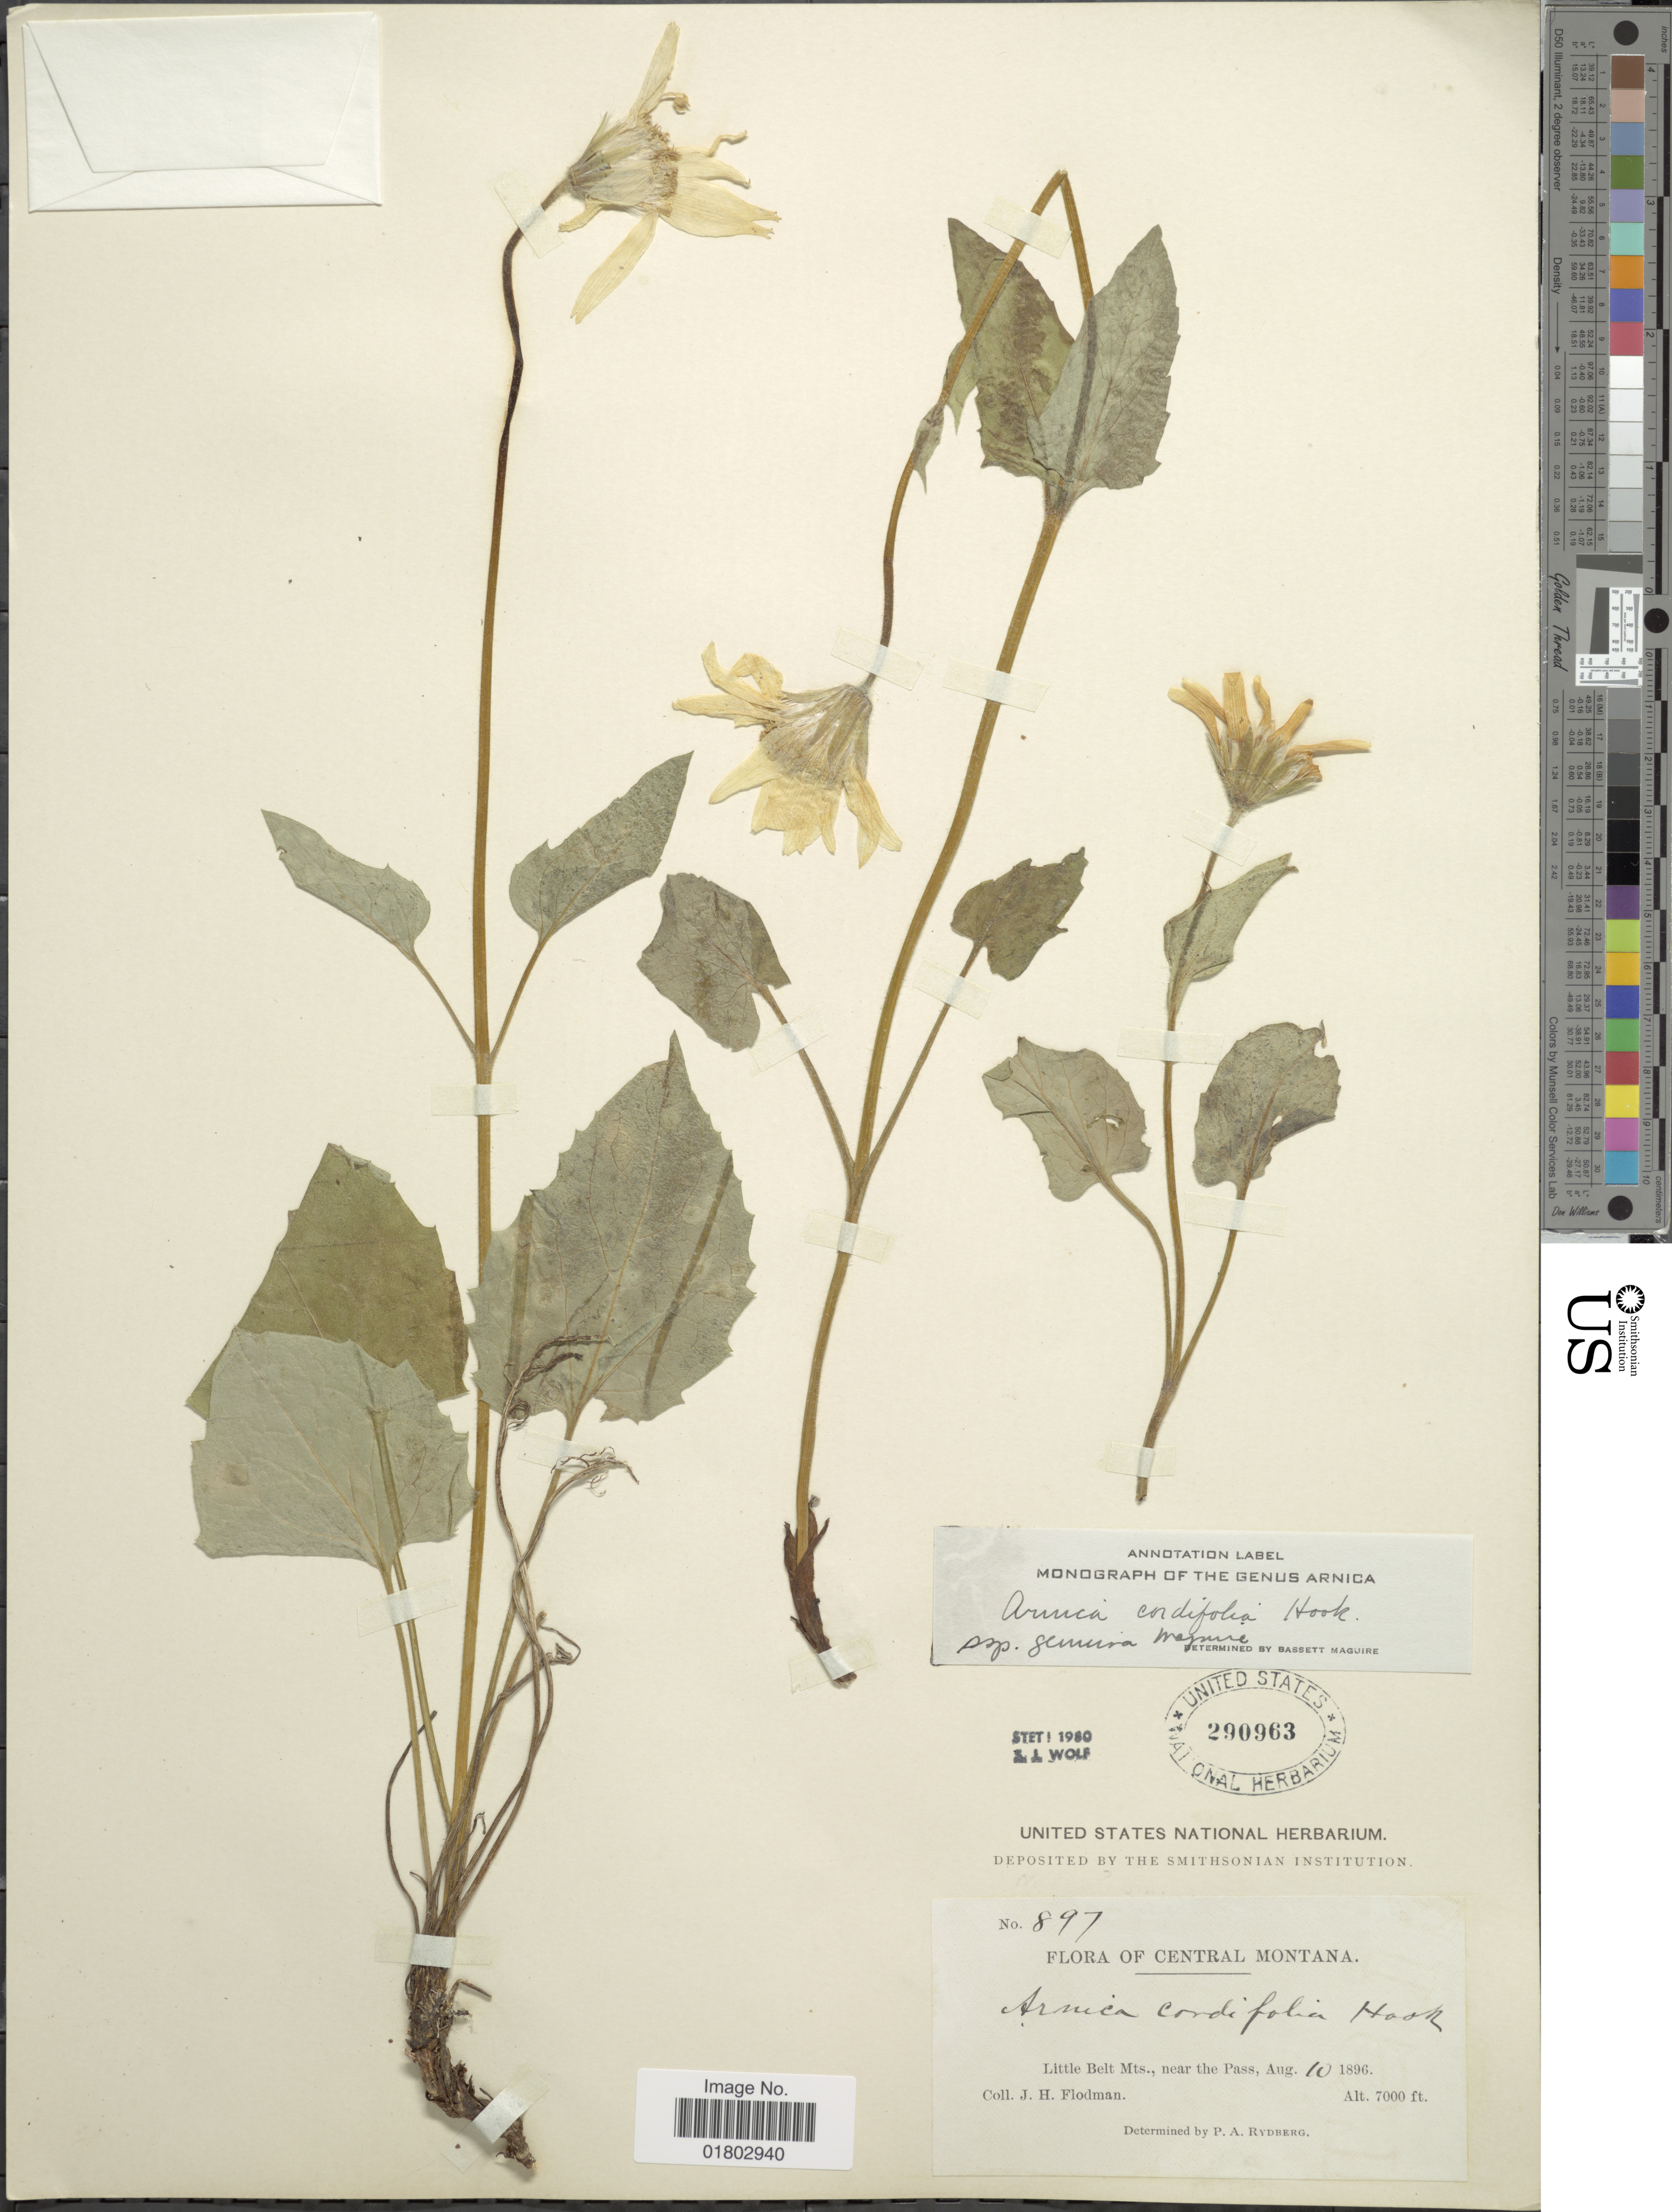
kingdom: Plantae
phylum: Tracheophyta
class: Magnoliopsida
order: Asterales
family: Asteraceae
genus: Arnica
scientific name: Arnica cordifolia subsp. genuina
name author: Maguire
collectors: J. Flodman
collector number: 897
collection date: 1896-08-10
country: United States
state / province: Montana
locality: Central Montana, Little Belt Mts., near the Pass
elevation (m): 2134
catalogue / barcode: US 290963